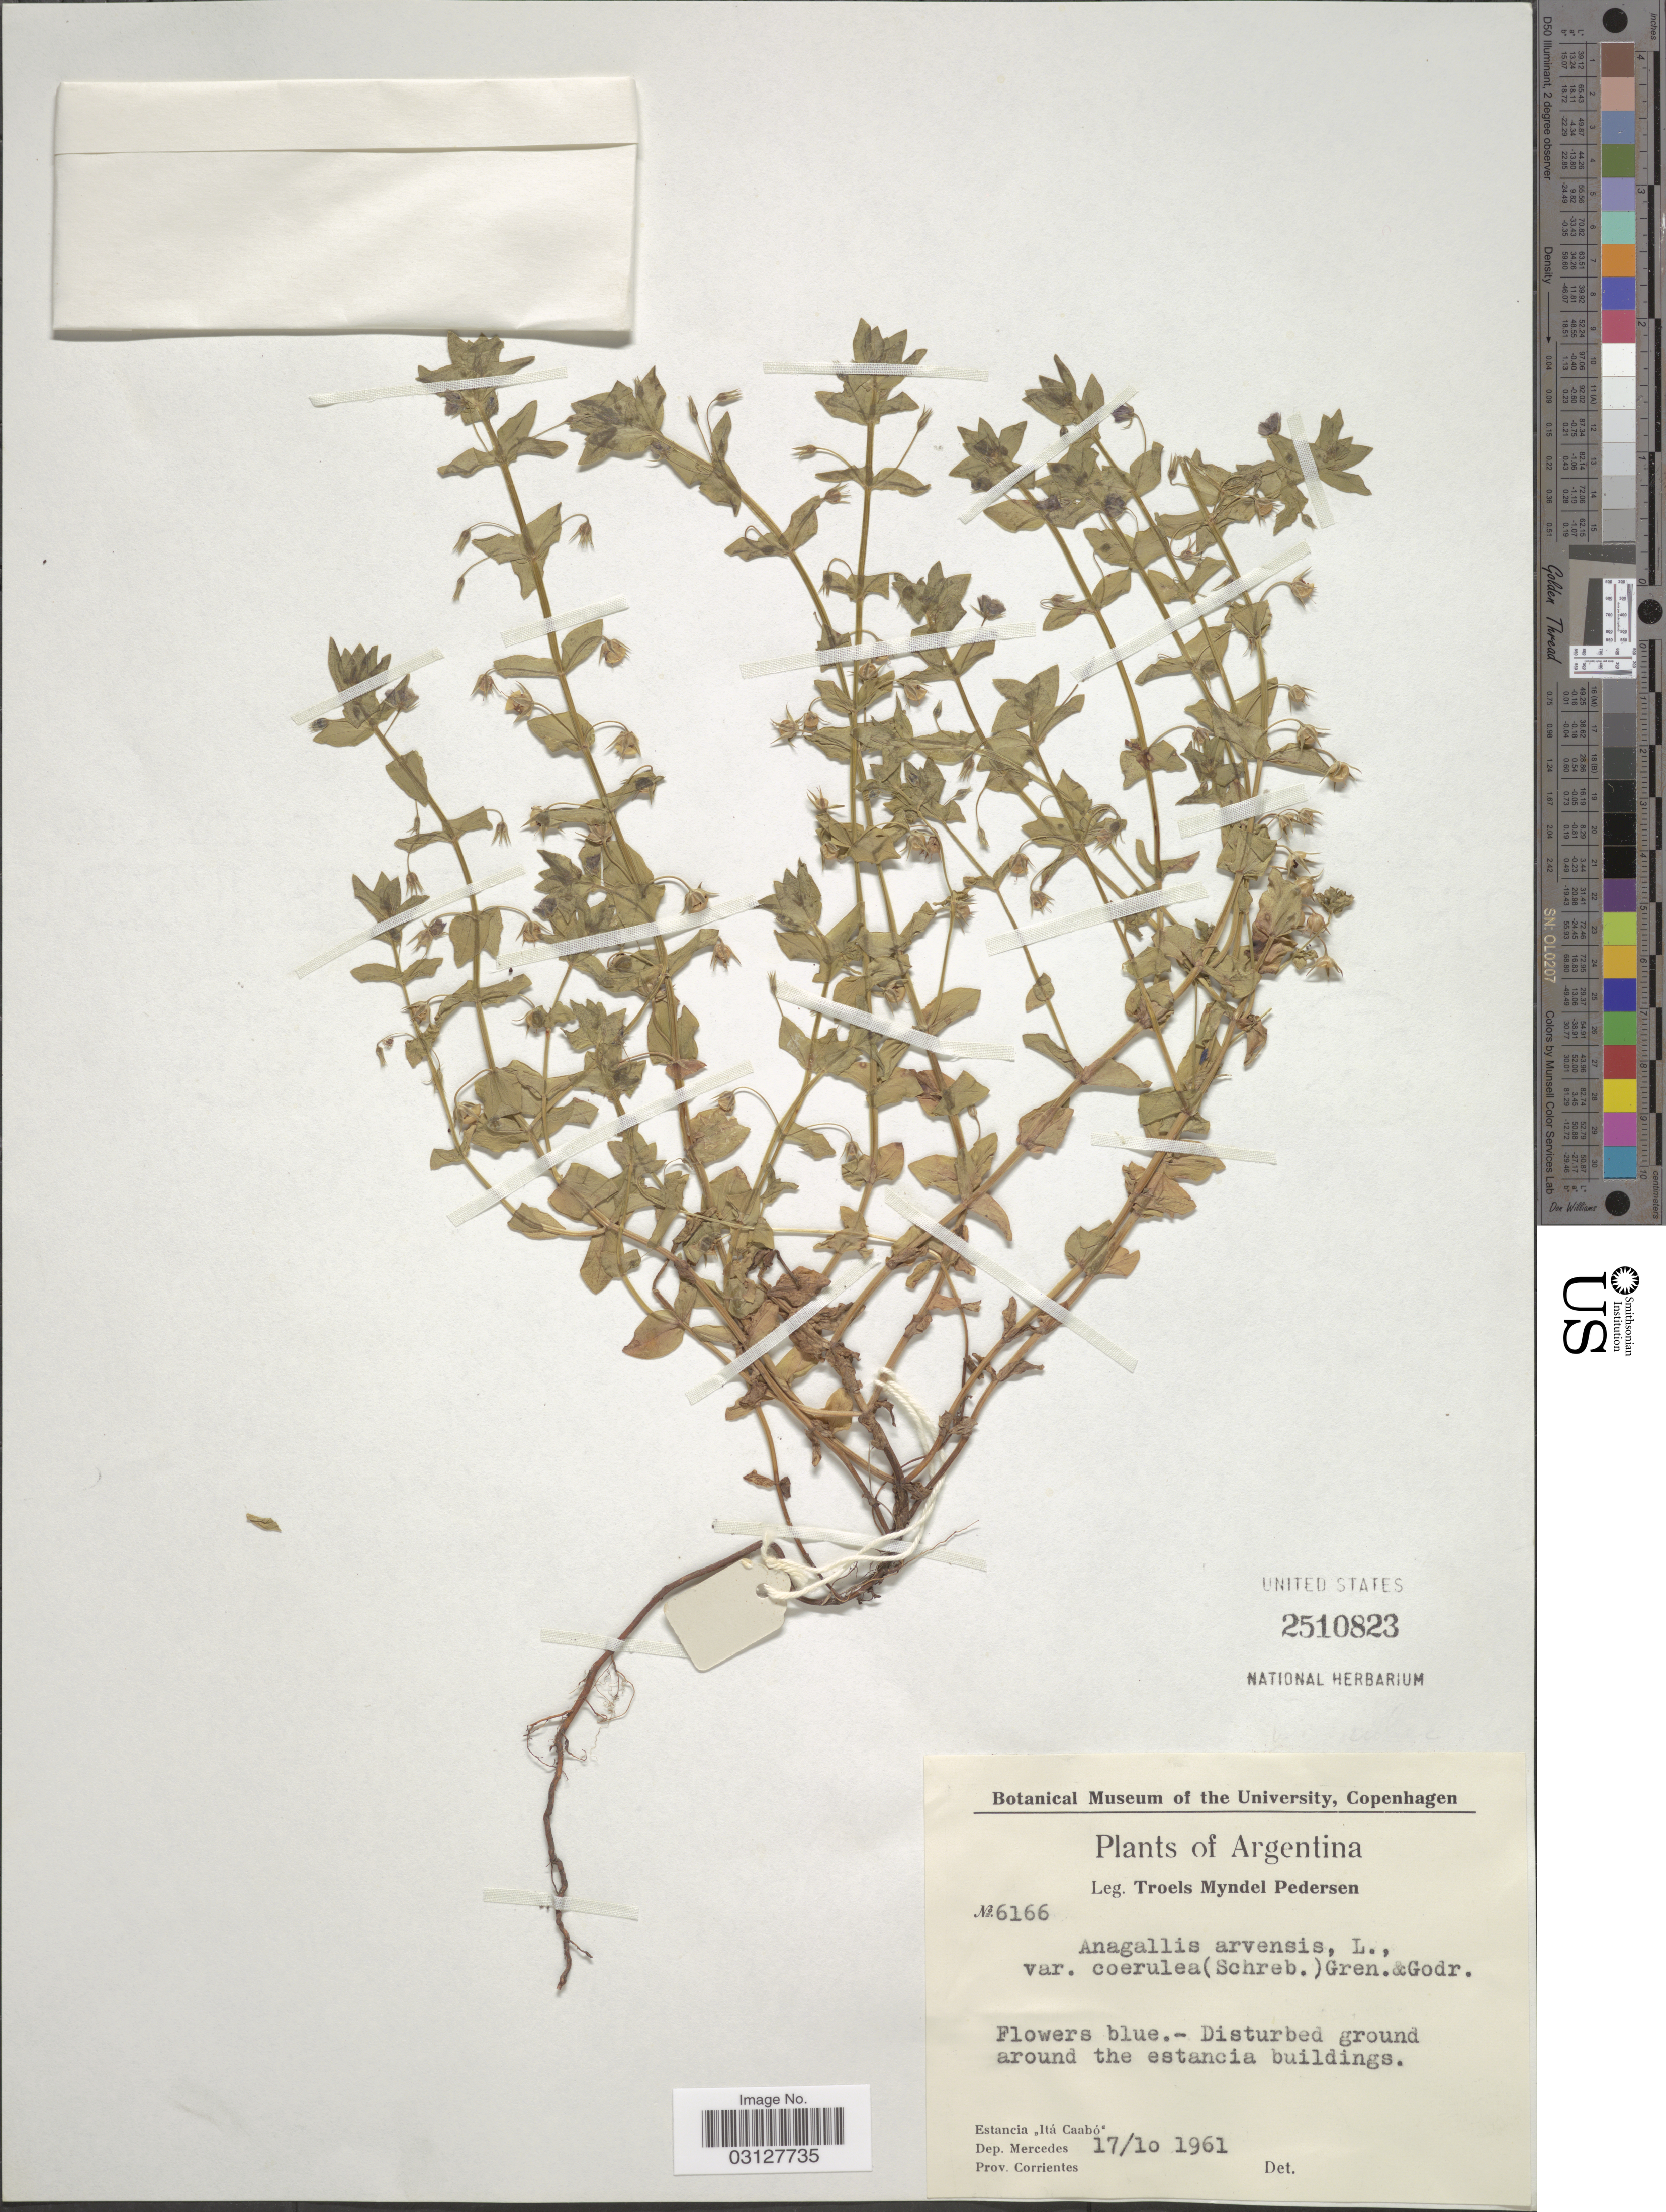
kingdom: Plantae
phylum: Tracheophyta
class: Magnoliopsida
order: Ericales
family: Primulaceae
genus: Anagallis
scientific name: Anagallis arvensis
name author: L.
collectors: T. Pederson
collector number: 6166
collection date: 1961-10-17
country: Argentina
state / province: Corrientes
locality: Estancia "Itá Caabó", Dep. Mercedes, Prov. Corrientes.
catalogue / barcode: US 2510823